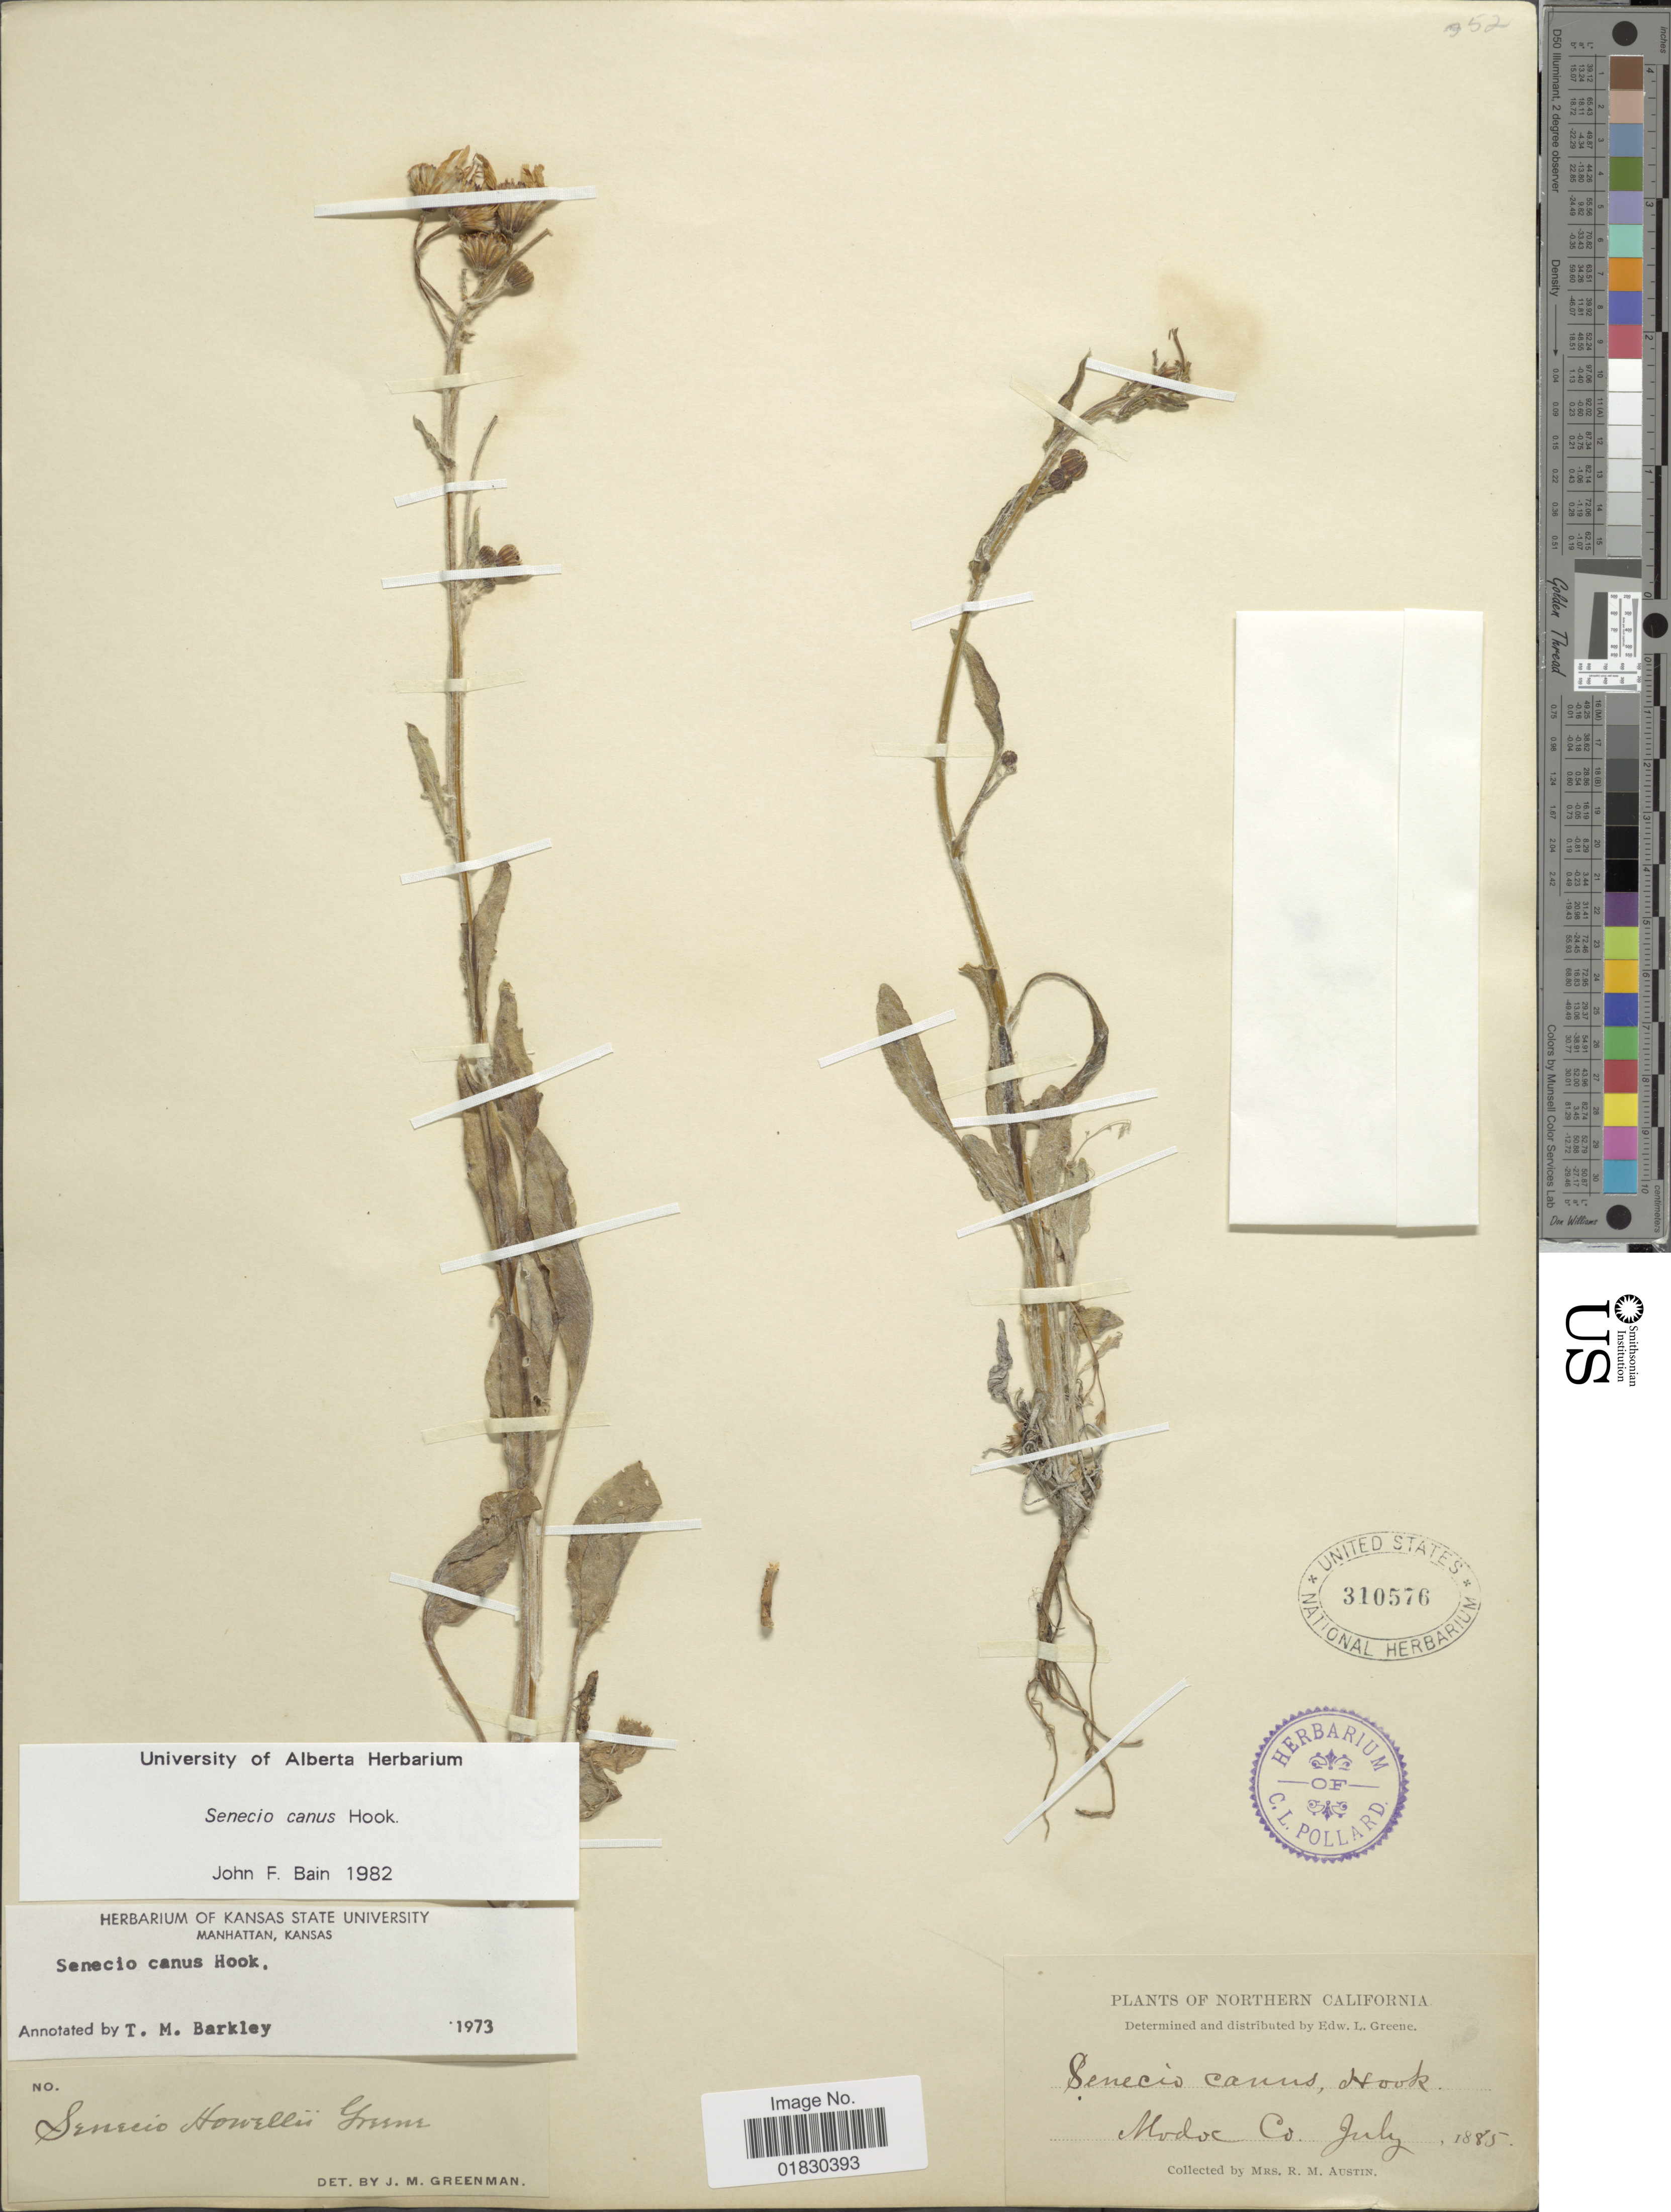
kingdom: Plantae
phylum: Tracheophyta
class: Magnoliopsida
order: Asterales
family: Asteraceae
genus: Packera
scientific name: Packera cana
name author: (Hook.) W.A. Weber & Á. Löve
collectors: R. Austin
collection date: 1885-07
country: United States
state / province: California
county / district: Modoc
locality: Northern California, Modoc Co.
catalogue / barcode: US 310576